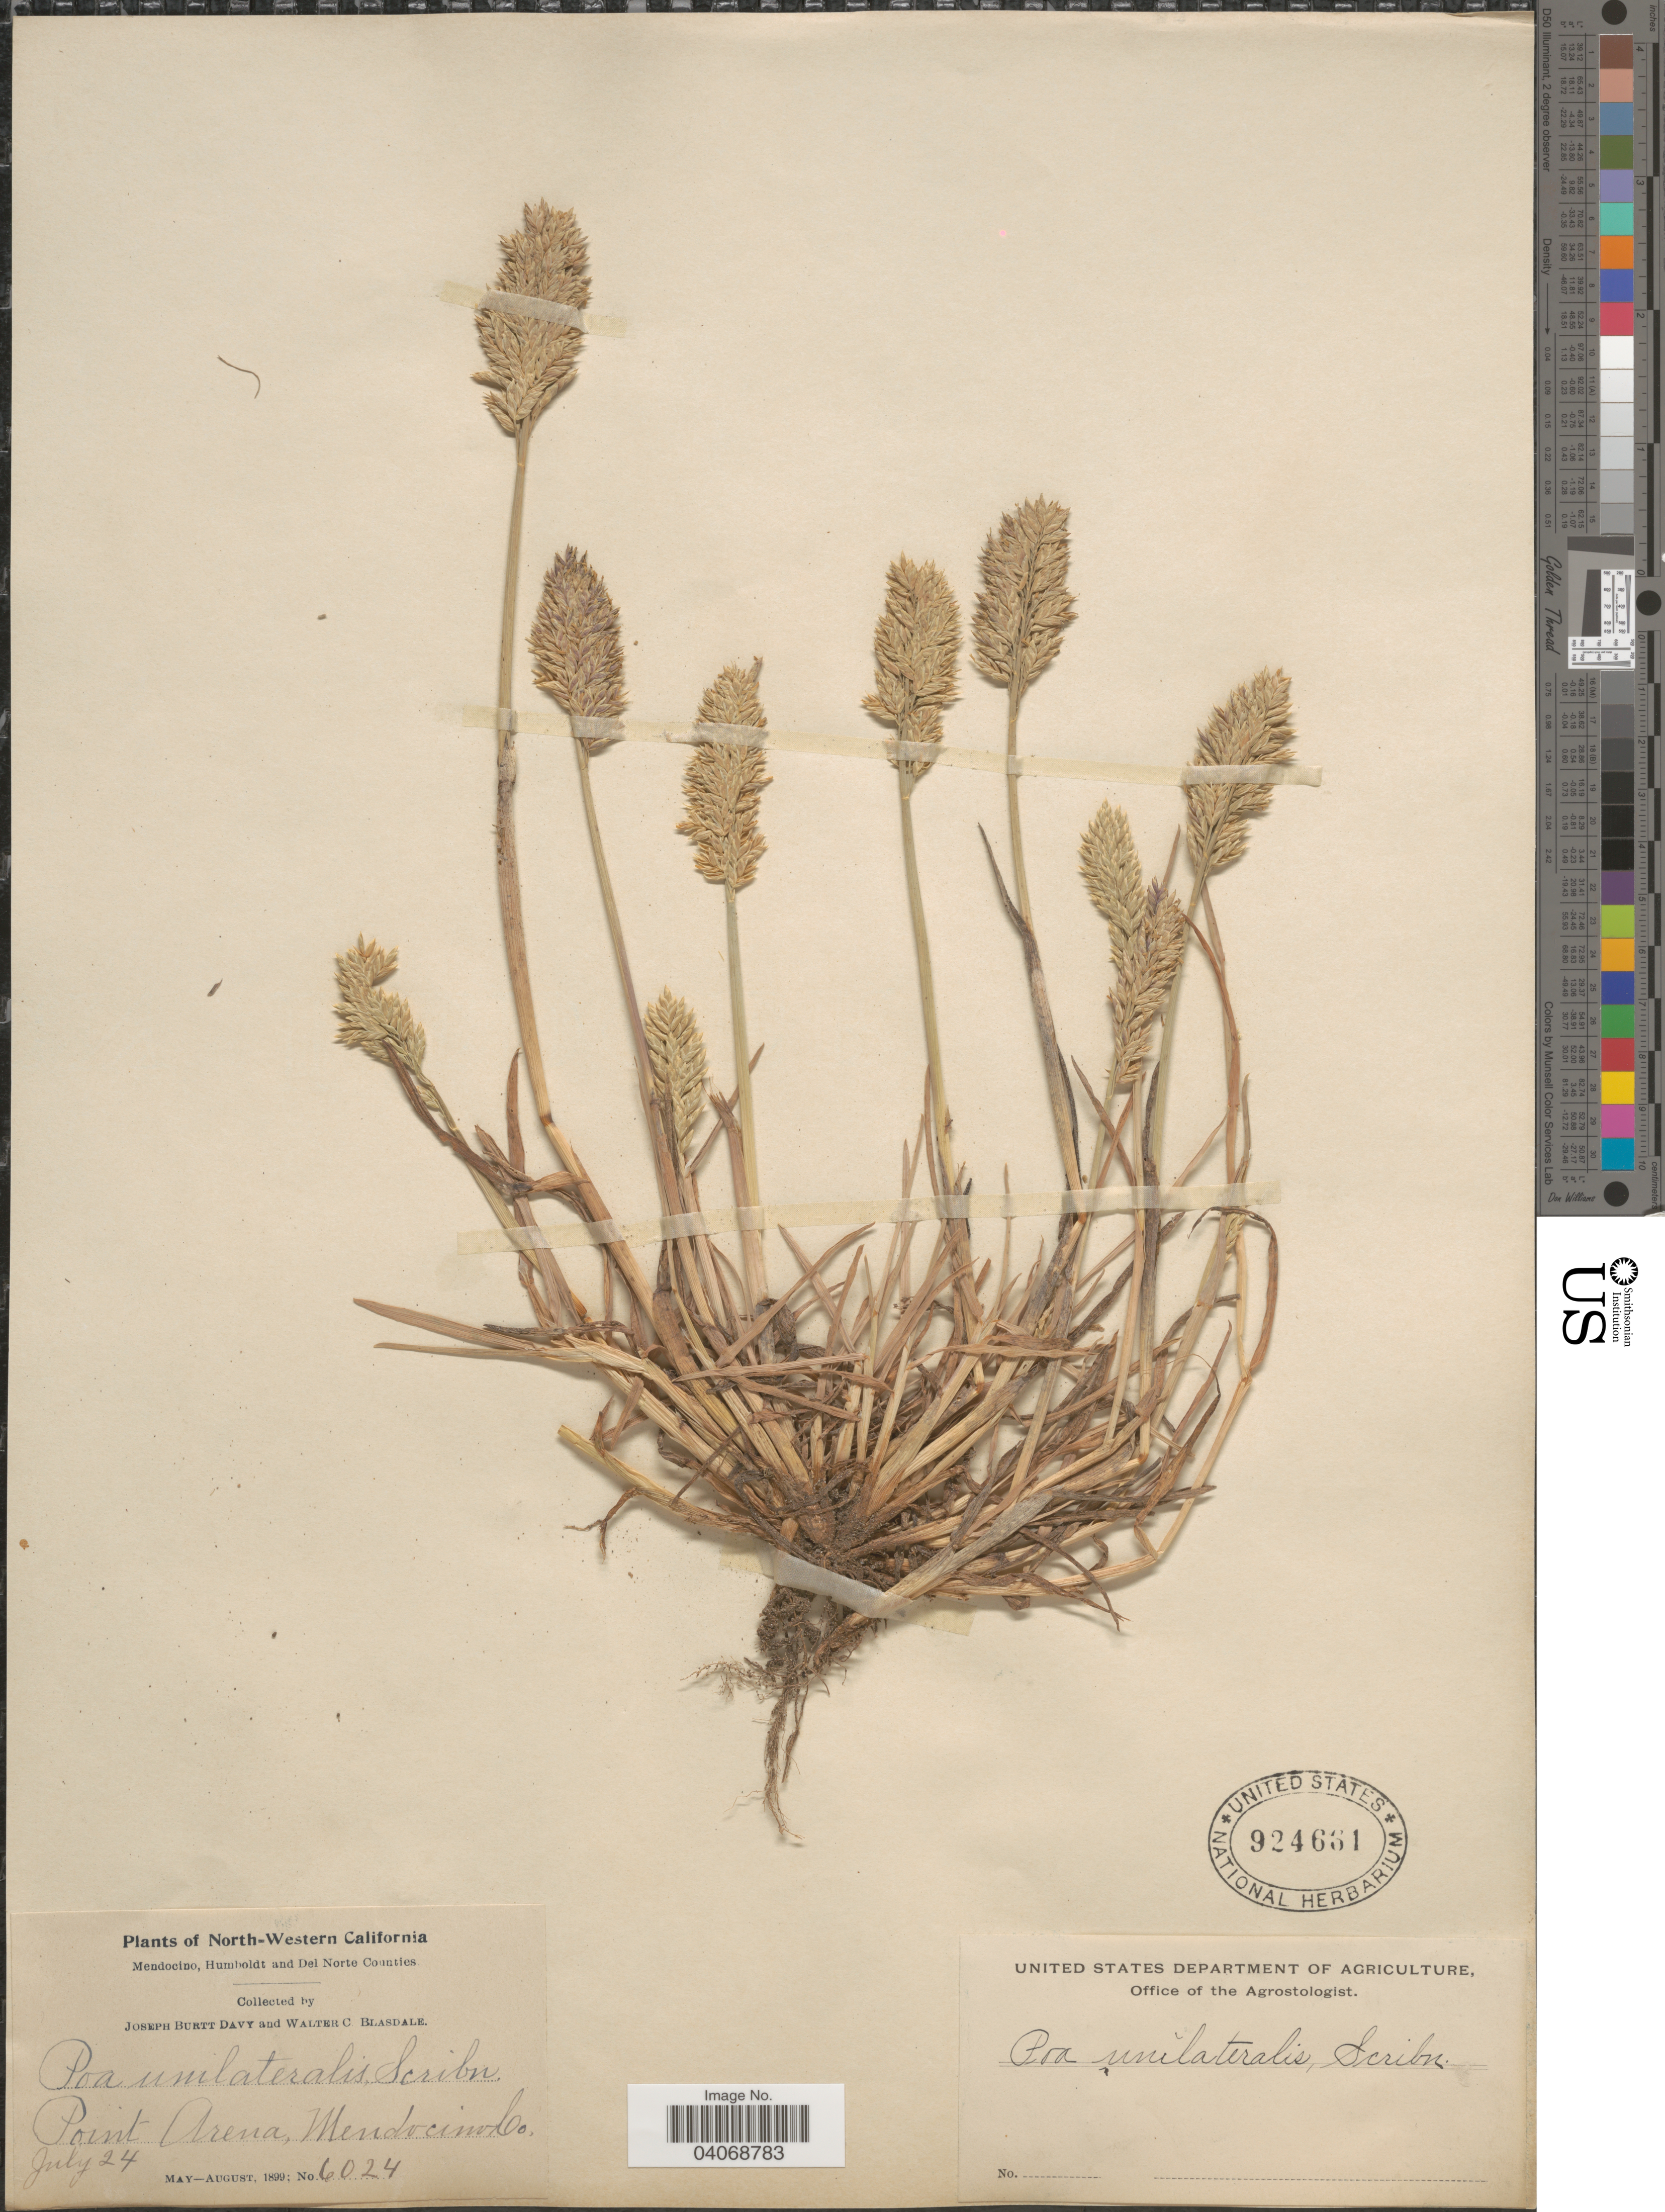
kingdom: Plantae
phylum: Tracheophyta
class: Liliopsida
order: Poales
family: Poaceae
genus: Poa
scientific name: Poa unilateralis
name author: Scribn. ex Vasey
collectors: J. Burtt Davy & W. Blasdale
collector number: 6024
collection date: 1899-07-24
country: United States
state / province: California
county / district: Mendocino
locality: North-Western California. Mendocino, Humboldt and Del Norte Counties. Point Arena, Mendocino Co.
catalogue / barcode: US 924661